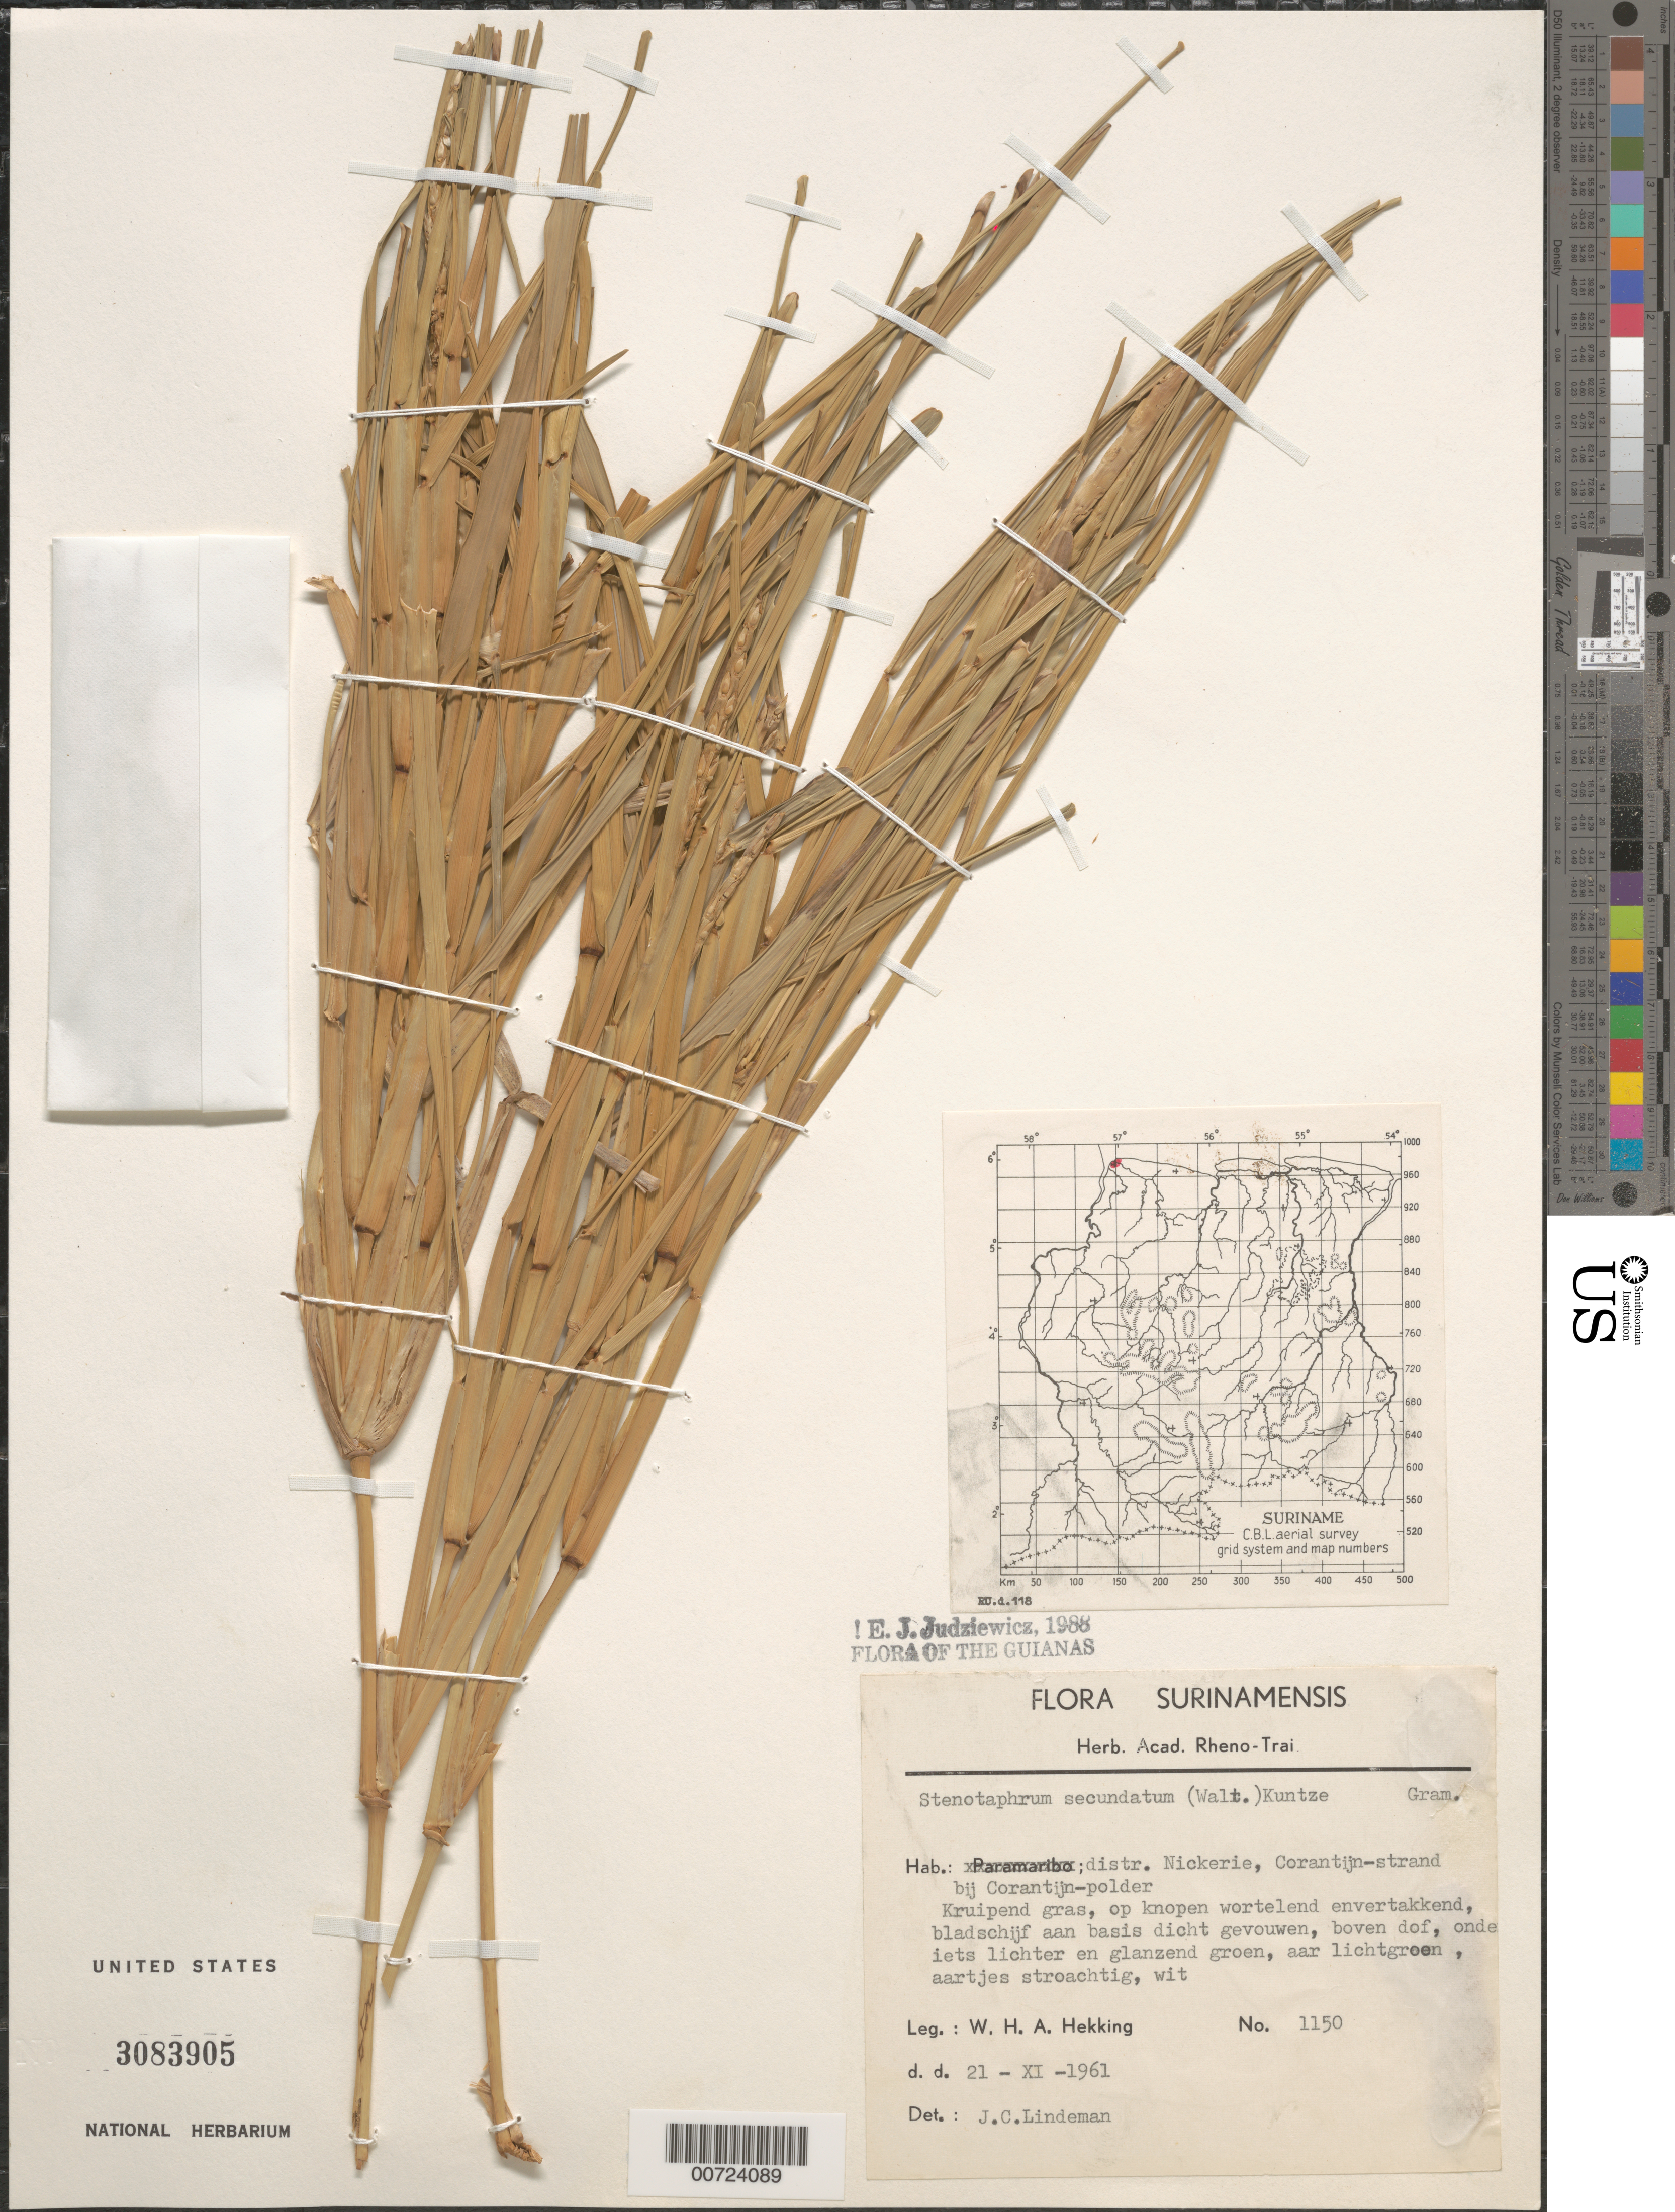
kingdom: Plantae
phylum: Tracheophyta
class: Liliopsida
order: Poales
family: Poaceae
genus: Stenotaphrum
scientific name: Stenotaphrum secundatum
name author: (Walter) Kuntze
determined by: Judziewicz, E. J.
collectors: W. H. A. Hekking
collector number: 1150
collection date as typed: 21-Nov-61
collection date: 1961-11-21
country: Suriname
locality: Nickerie Dist., Corantijn-strand bij Corantijn-polder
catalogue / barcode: US 3083905